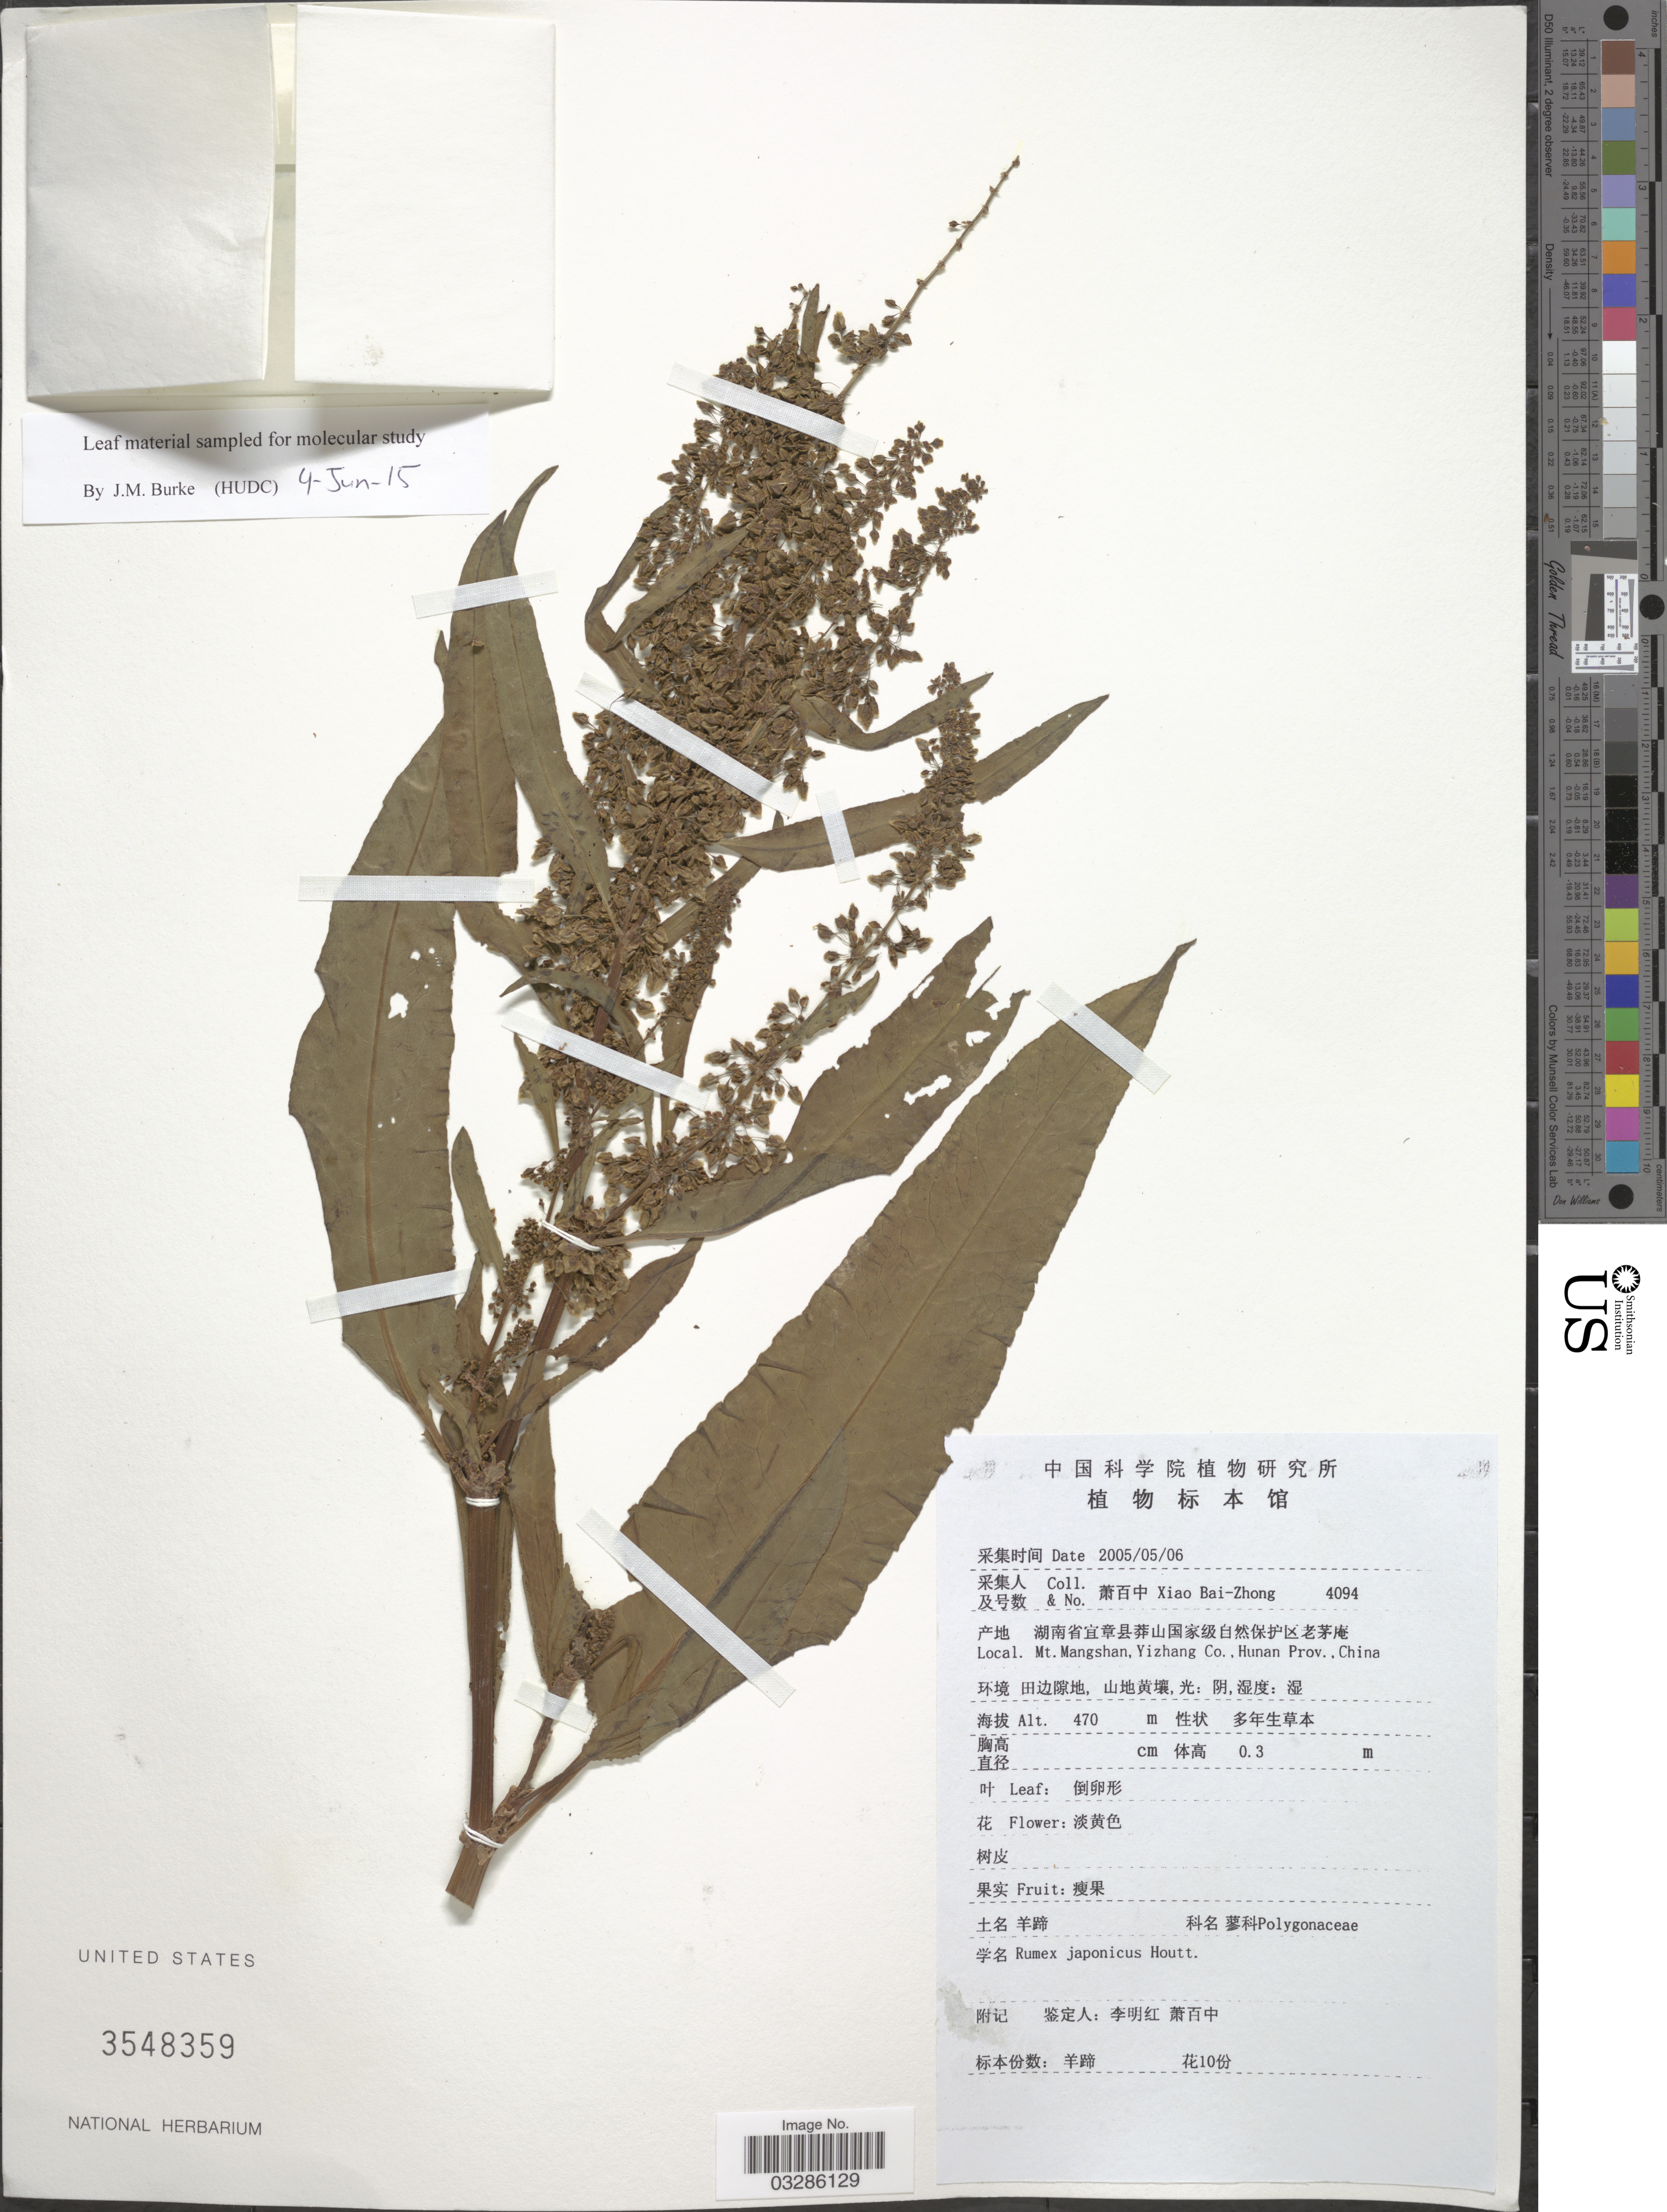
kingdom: Plantae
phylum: Tracheophyta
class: Magnoliopsida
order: Caryophyllales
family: Polygonaceae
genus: Rumex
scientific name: Rumex japonicus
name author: Houtt.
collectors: B. Z. Xiao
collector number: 4094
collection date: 2005-05-06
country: China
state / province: Hunan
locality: Mt. Mangshan, Yizhang Co., Hunan Prov.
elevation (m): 470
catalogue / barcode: US 3548359